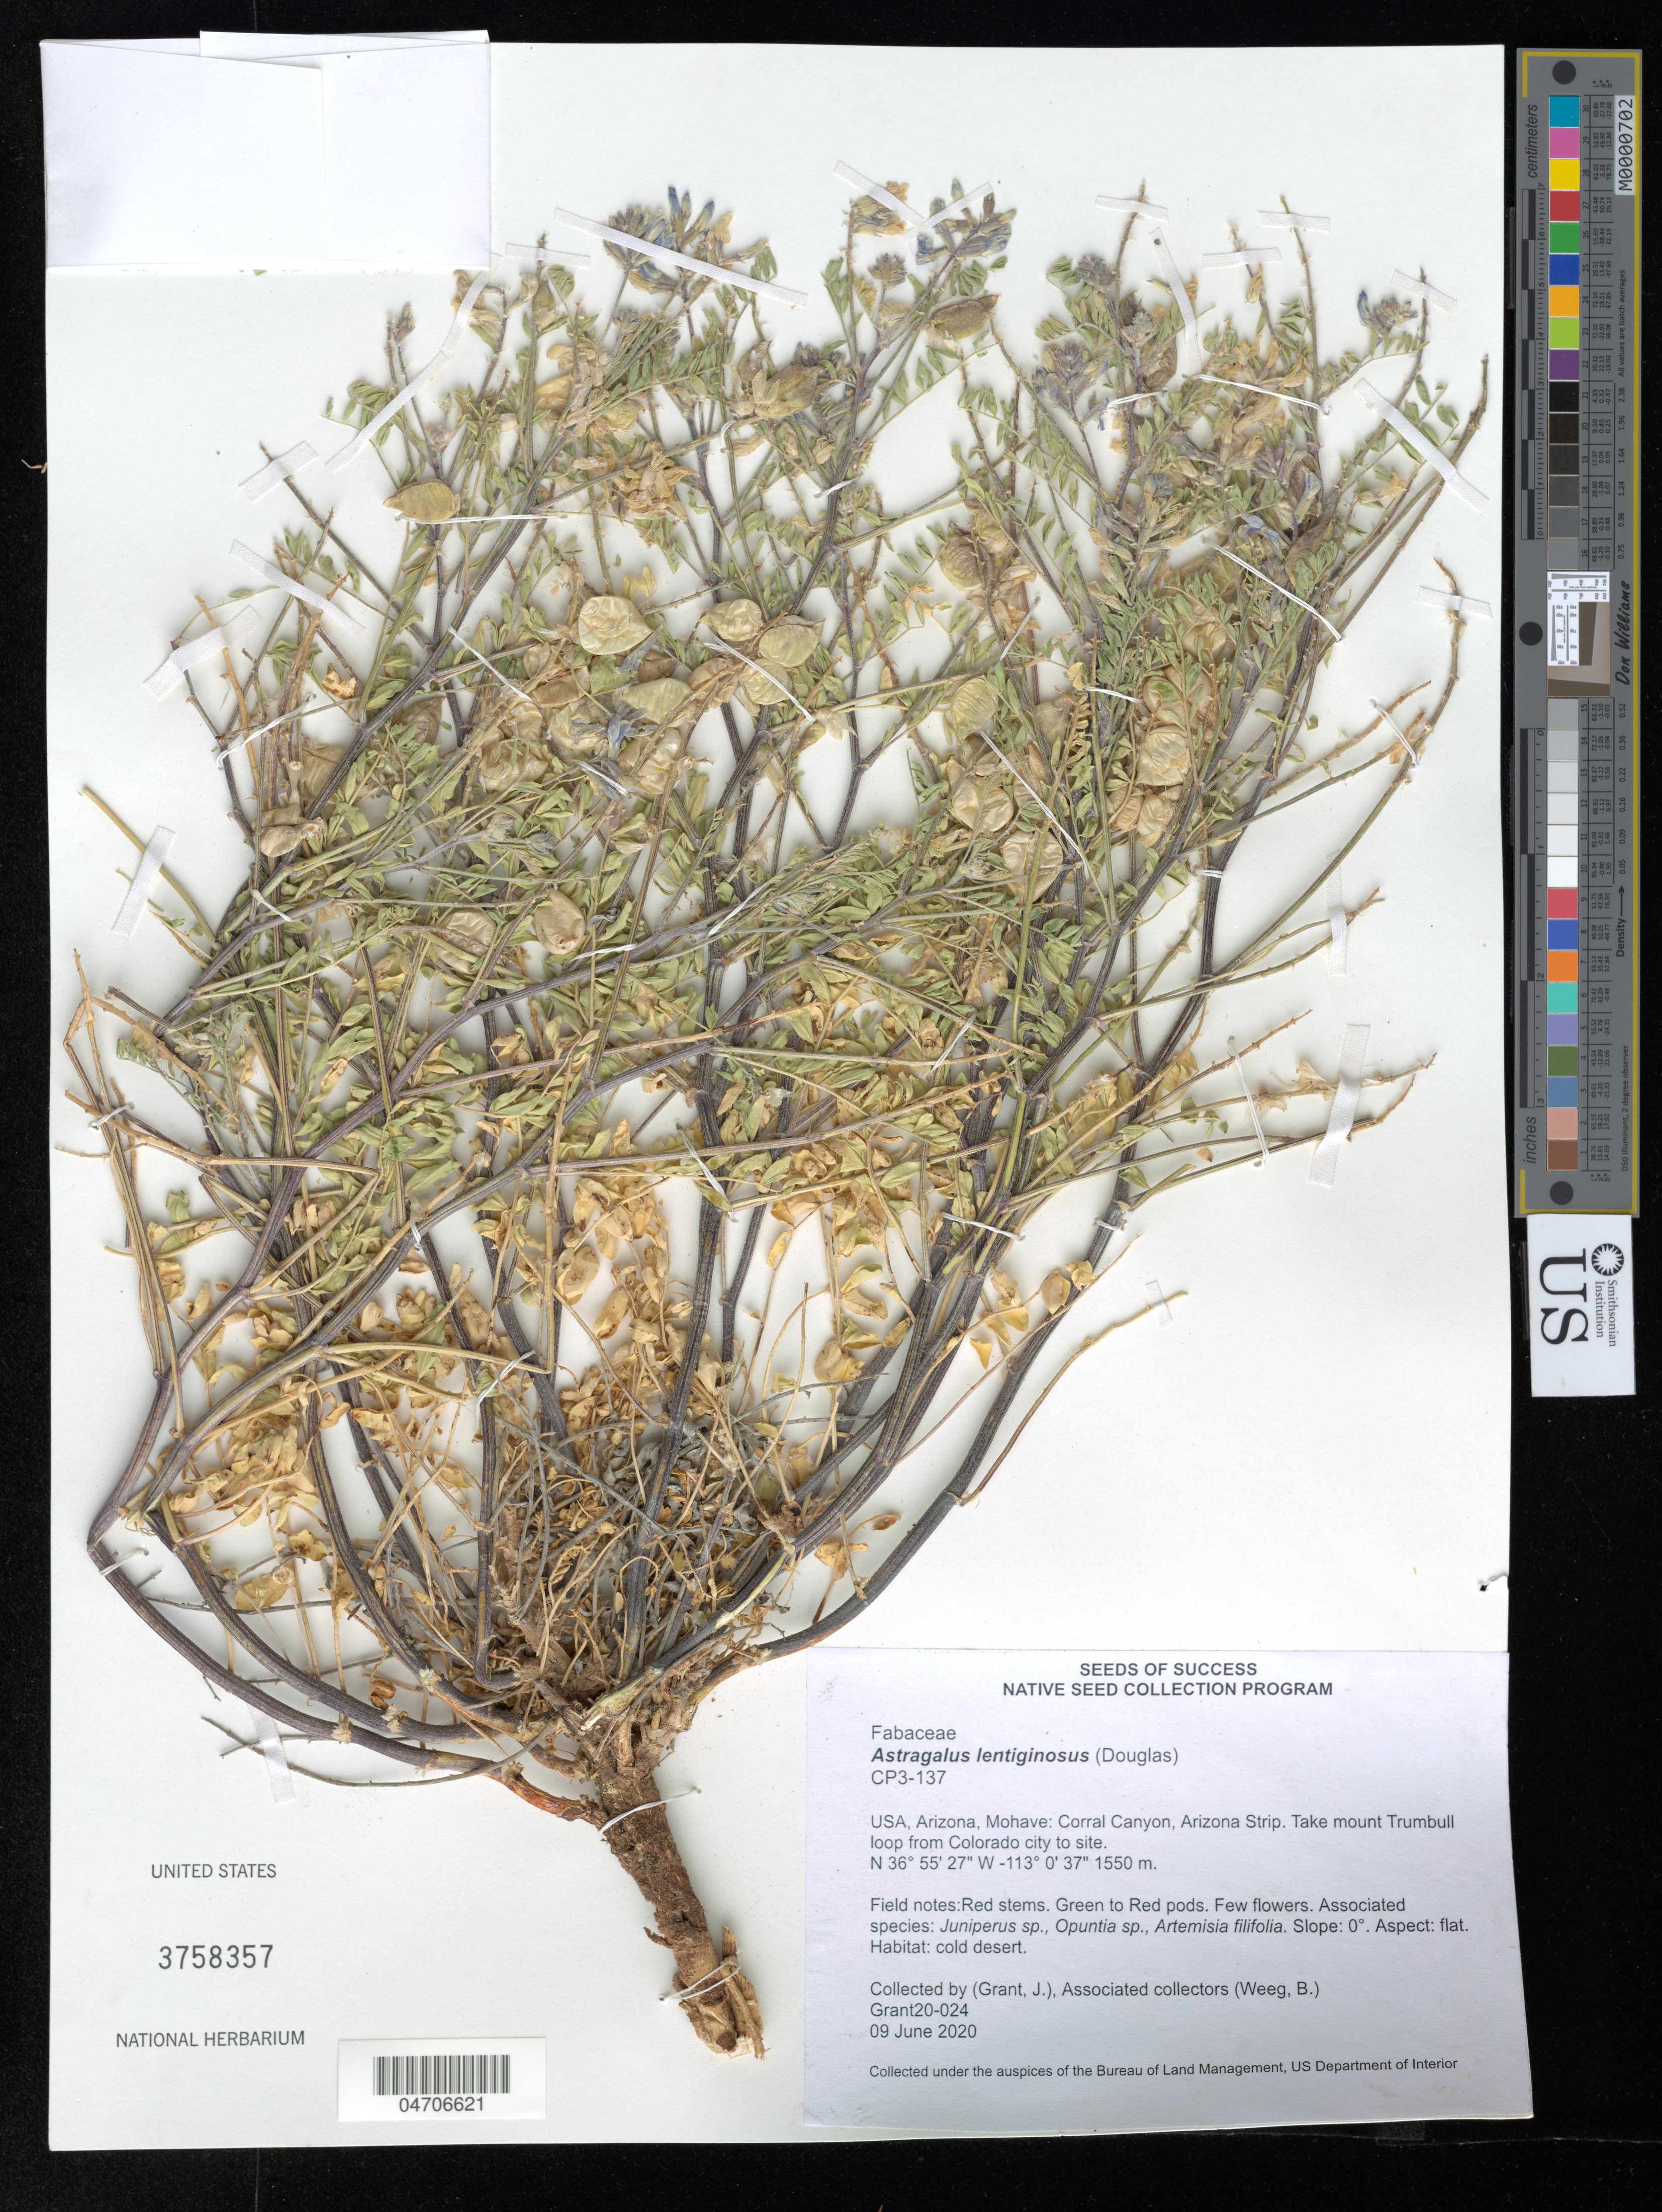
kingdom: Plantae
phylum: Tracheophyta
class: Magnoliopsida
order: Fabales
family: Fabaceae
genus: Astragalus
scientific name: Astragalus lentiginosus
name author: Douglas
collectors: J. Grant & B. Weeg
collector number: Grant20-024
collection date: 2020-06-09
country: United States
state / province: Arizona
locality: Mohave: Corral Canyon, Arizona Strip. Take mount Trumbull loop from Colorado city to site.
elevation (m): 1550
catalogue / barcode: US 3758357